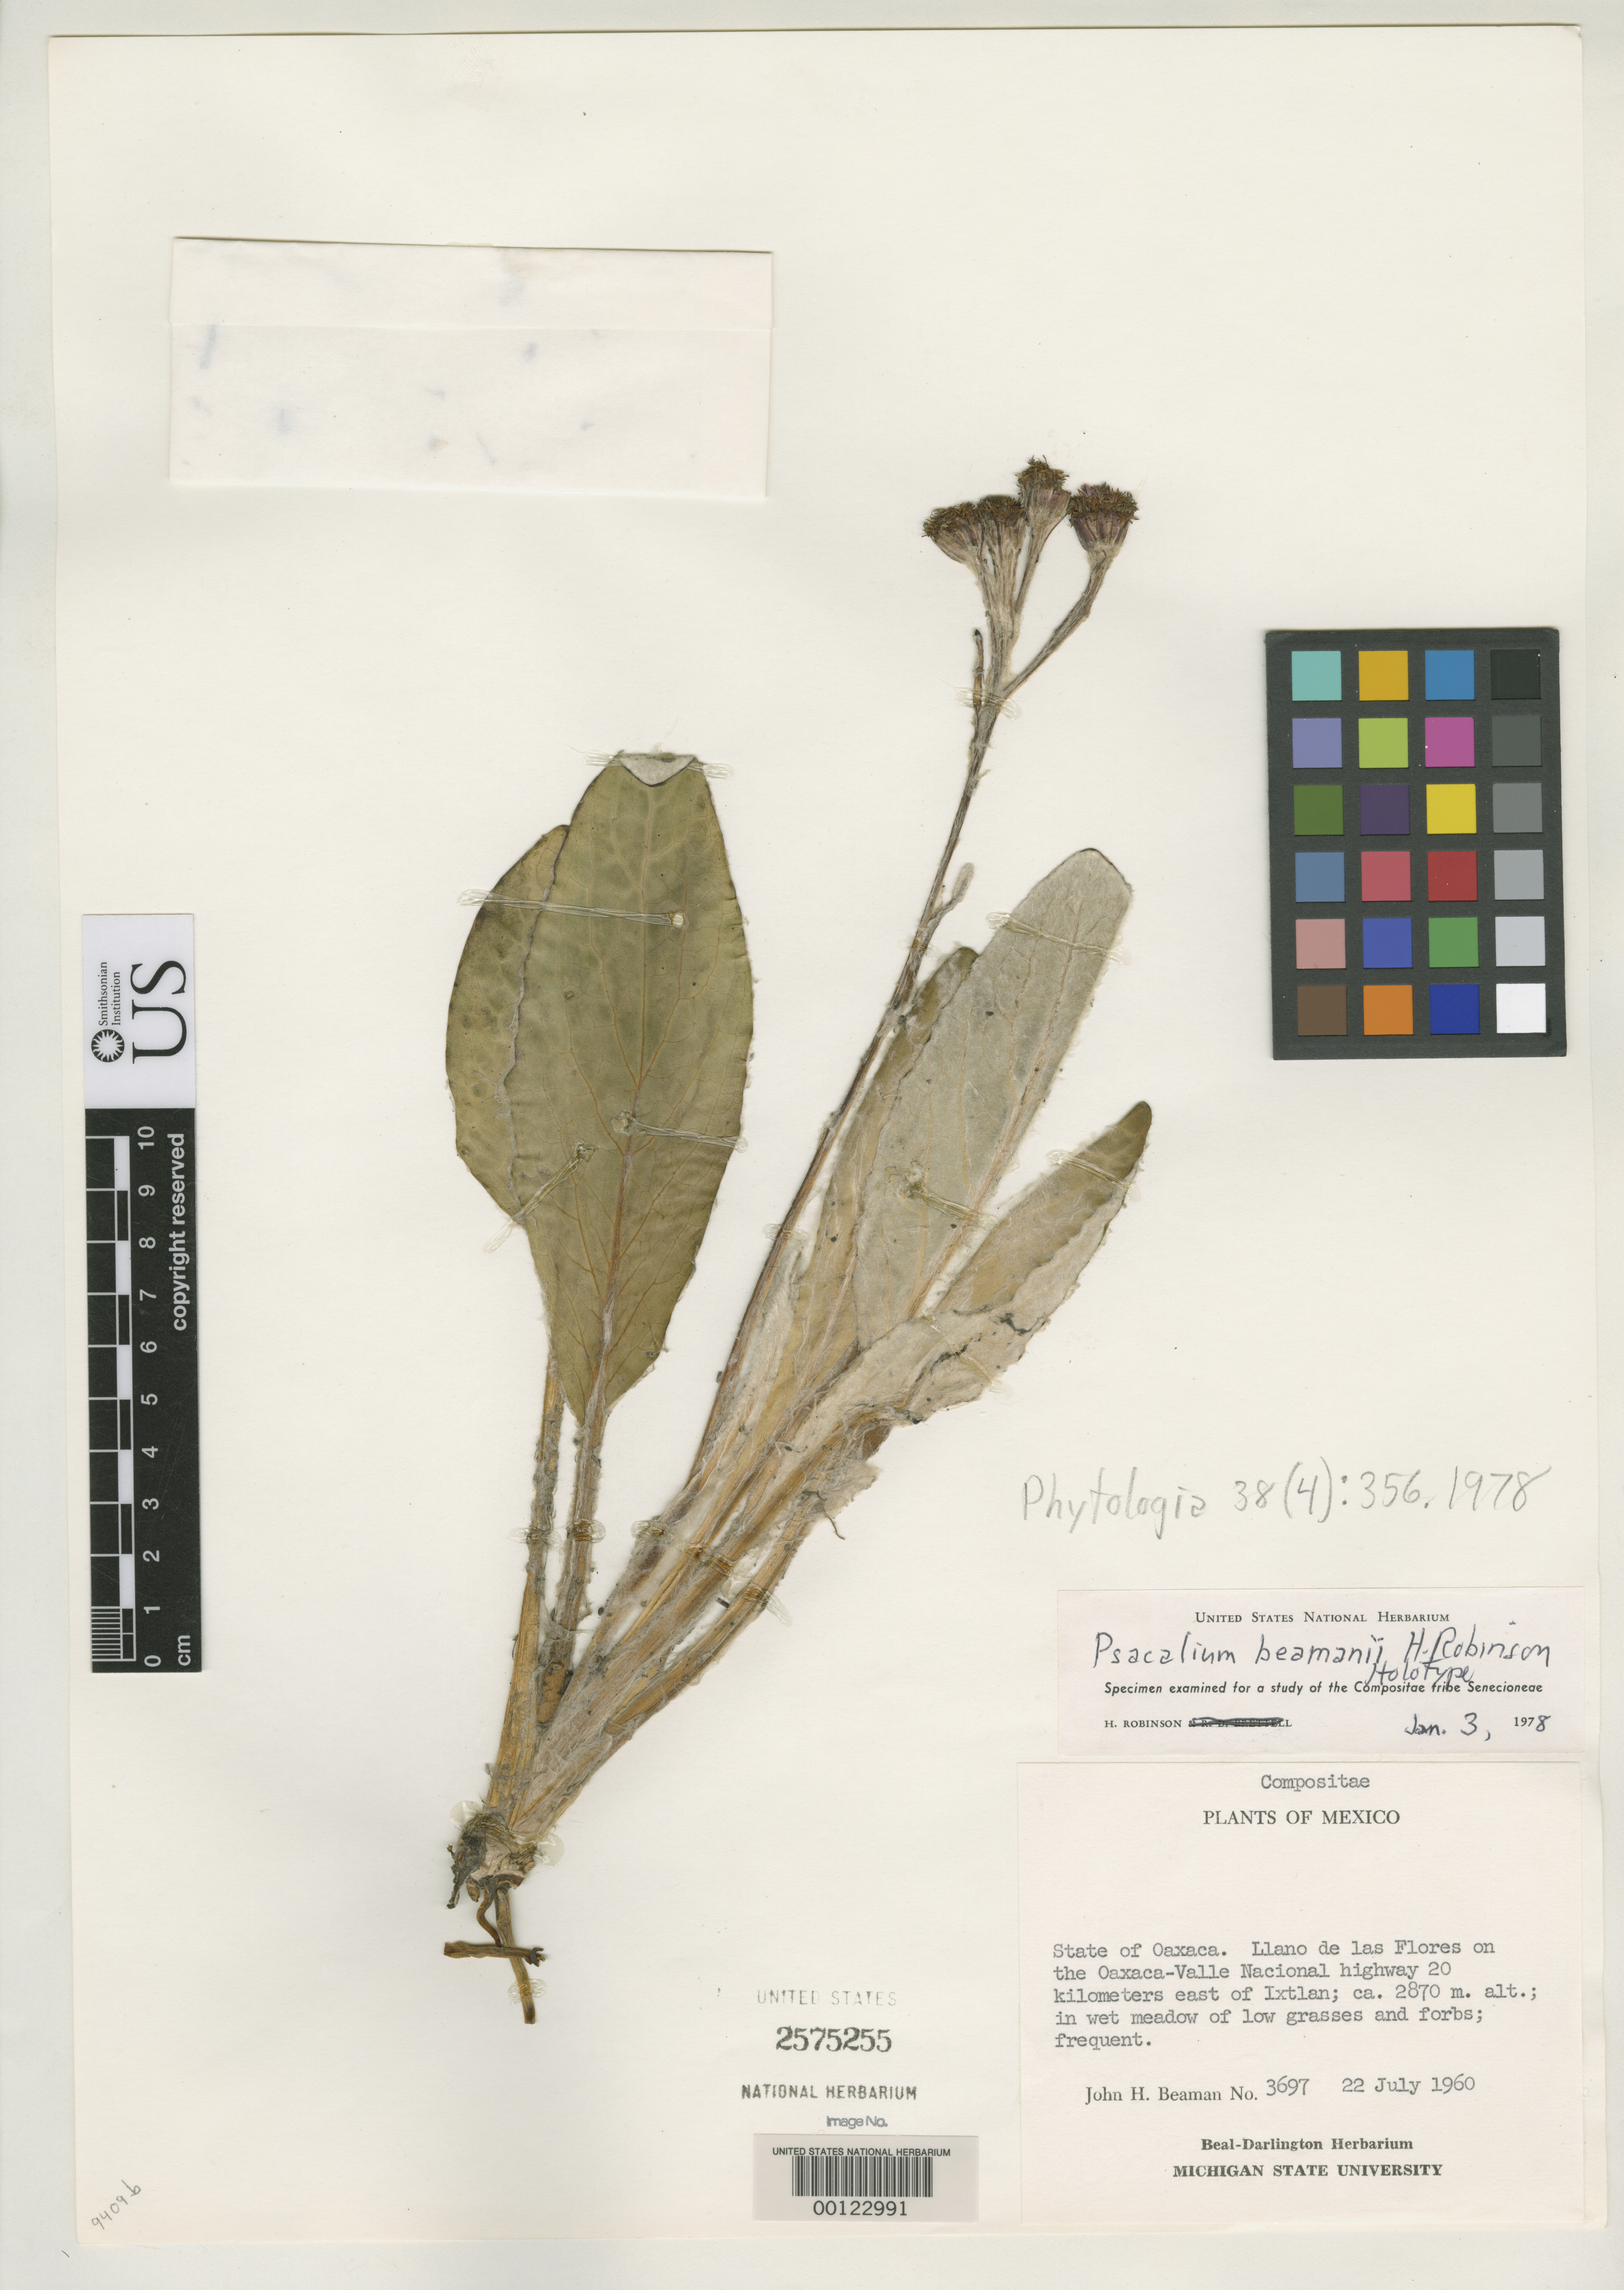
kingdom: Plantae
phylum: Tracheophyta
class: Magnoliopsida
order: Asterales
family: Asteraceae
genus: Psacalium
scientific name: Psacalium beamanii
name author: H. Rob.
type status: Holotype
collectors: J. H. Beaman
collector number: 3697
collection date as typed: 22 Jul 1960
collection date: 1960-07-22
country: Mexico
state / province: Oaxaca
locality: Llano de las Flores on the Oaxaca Valley Nacional Highway.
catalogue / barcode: US 2575255